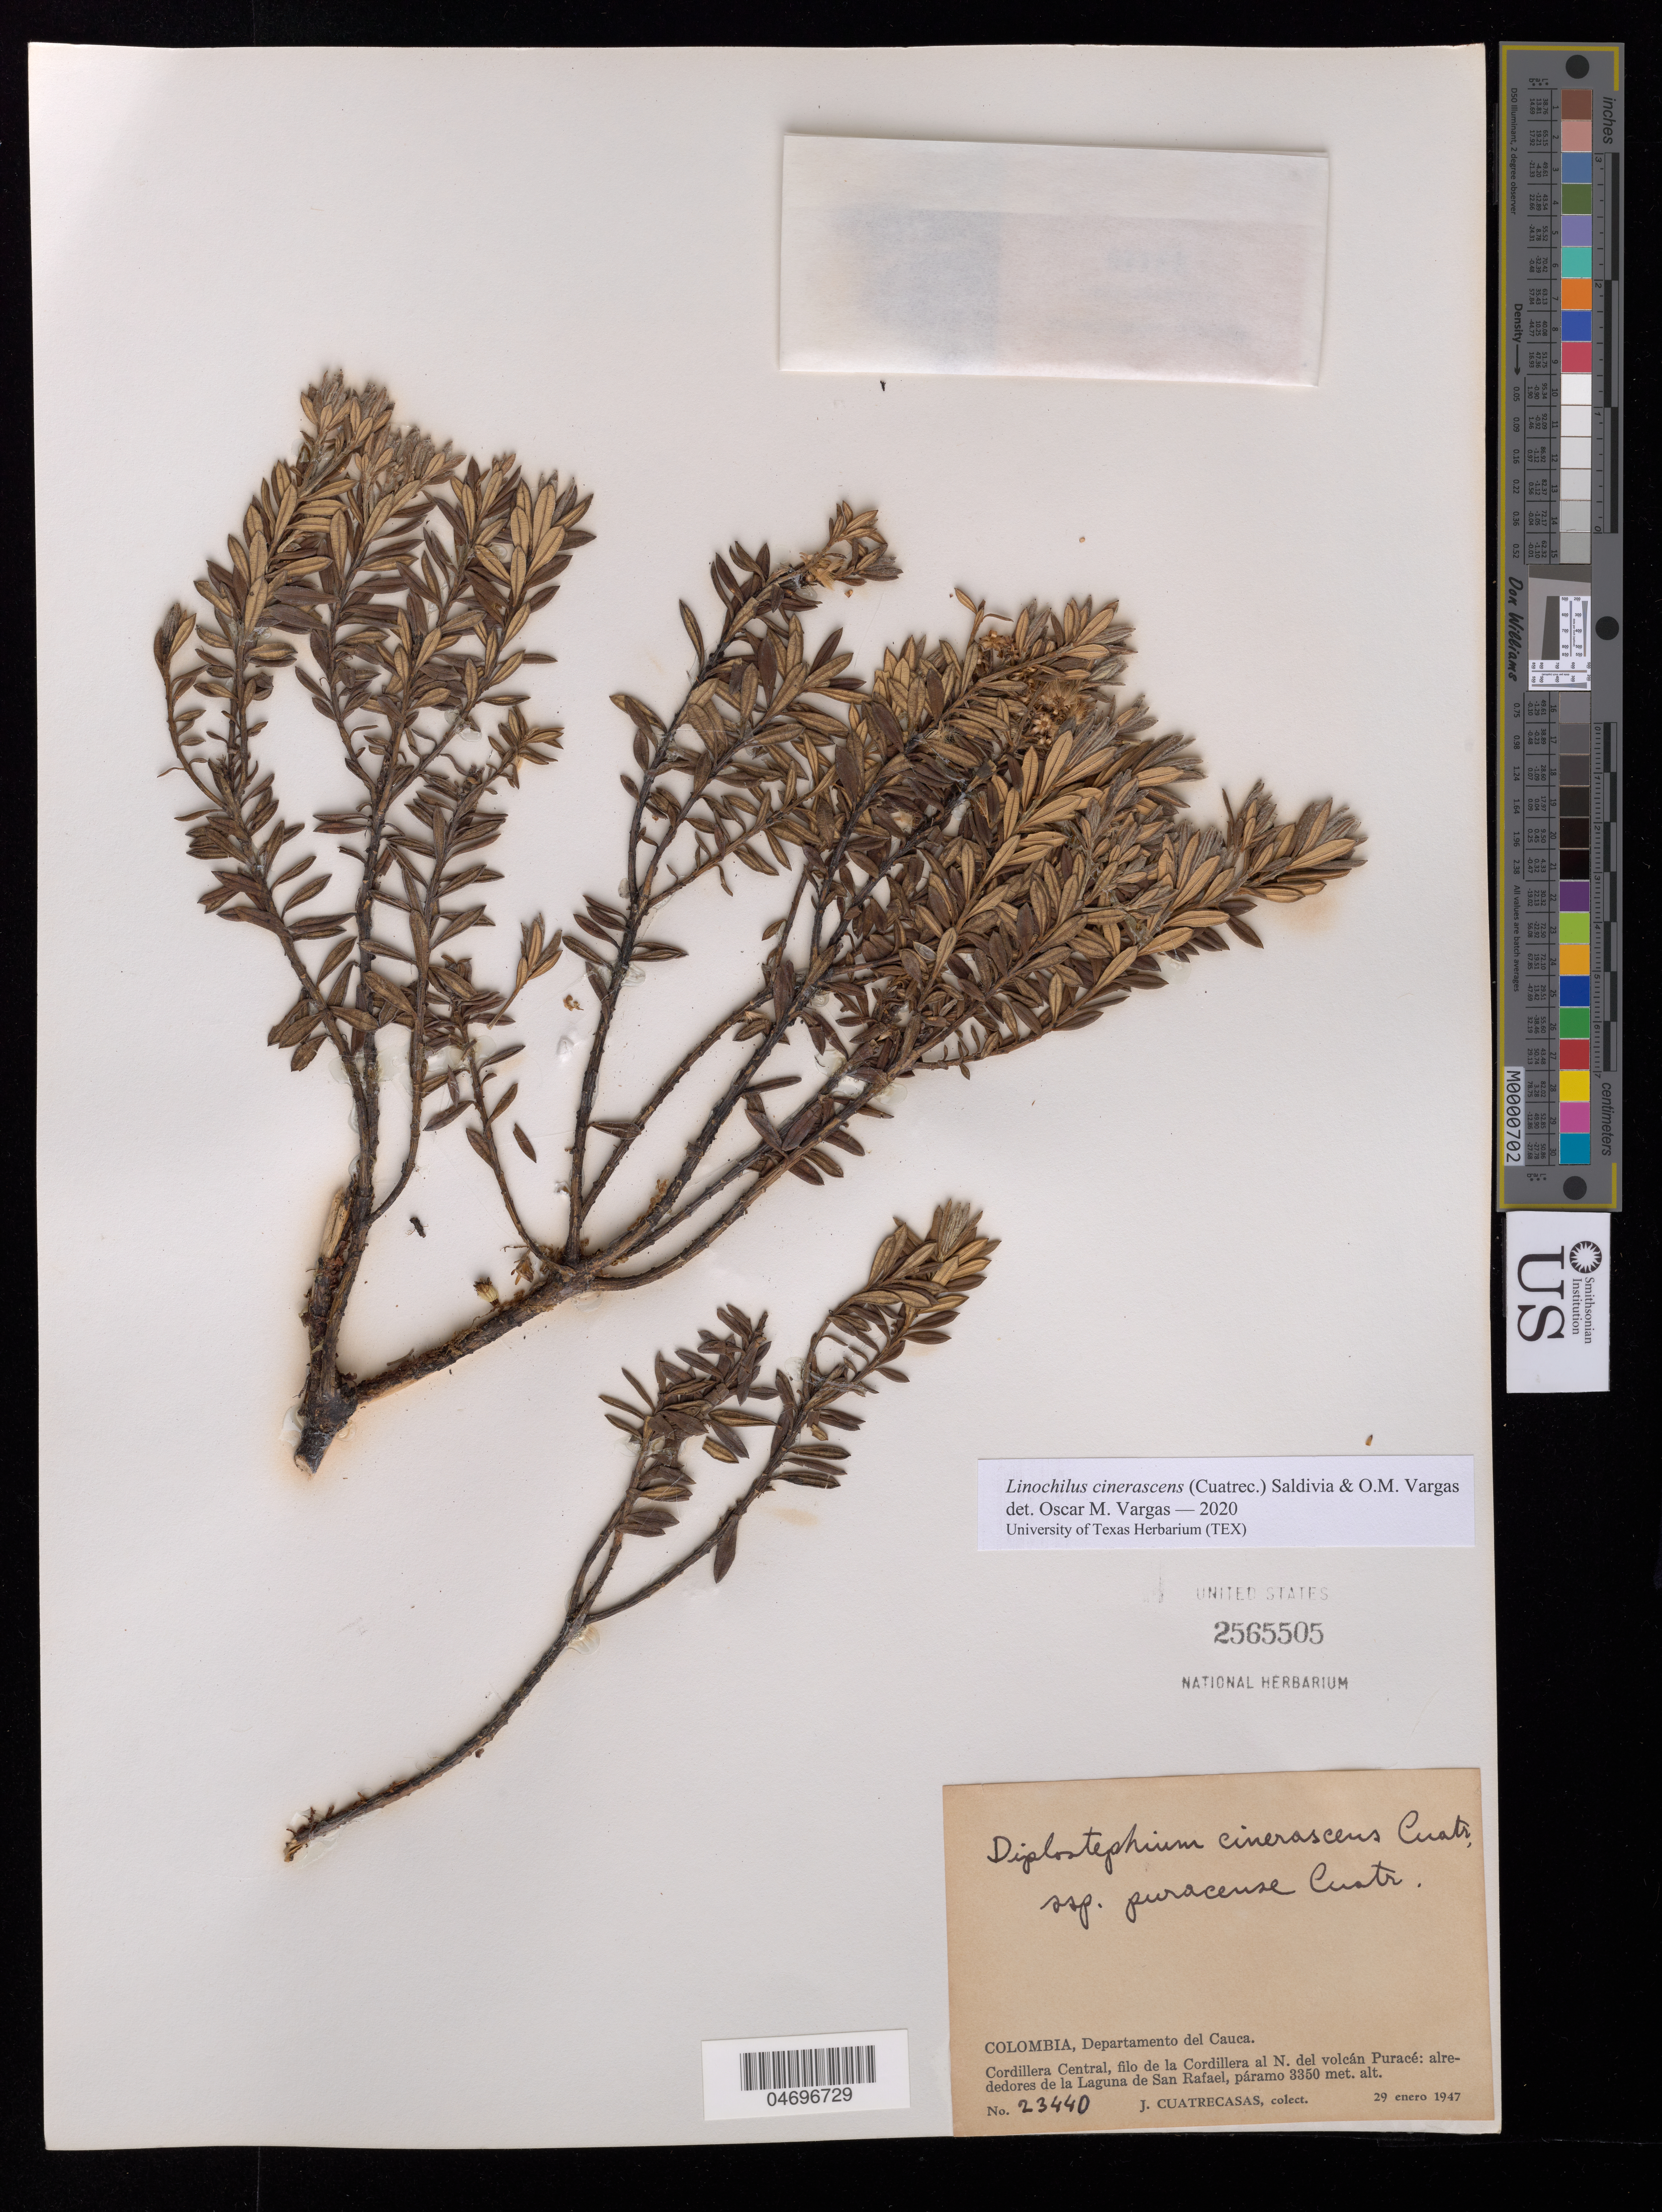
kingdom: Plantae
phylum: Tracheophyta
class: Magnoliopsida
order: Asterales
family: Asteraceae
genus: Linochilus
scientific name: Linochilus cinerascens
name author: (Cuatrec.) Saldivia & O.M. Vargas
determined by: Vargas, Oscar M.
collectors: J. Cuatrecasas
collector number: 23440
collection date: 1947-01-29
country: Colombia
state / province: Cauca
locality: Cordillera Central, filo de la cordillera al N del volcán Puracé: alrededores de la Laguna de San Rafael. .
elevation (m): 3350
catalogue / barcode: US 2565505